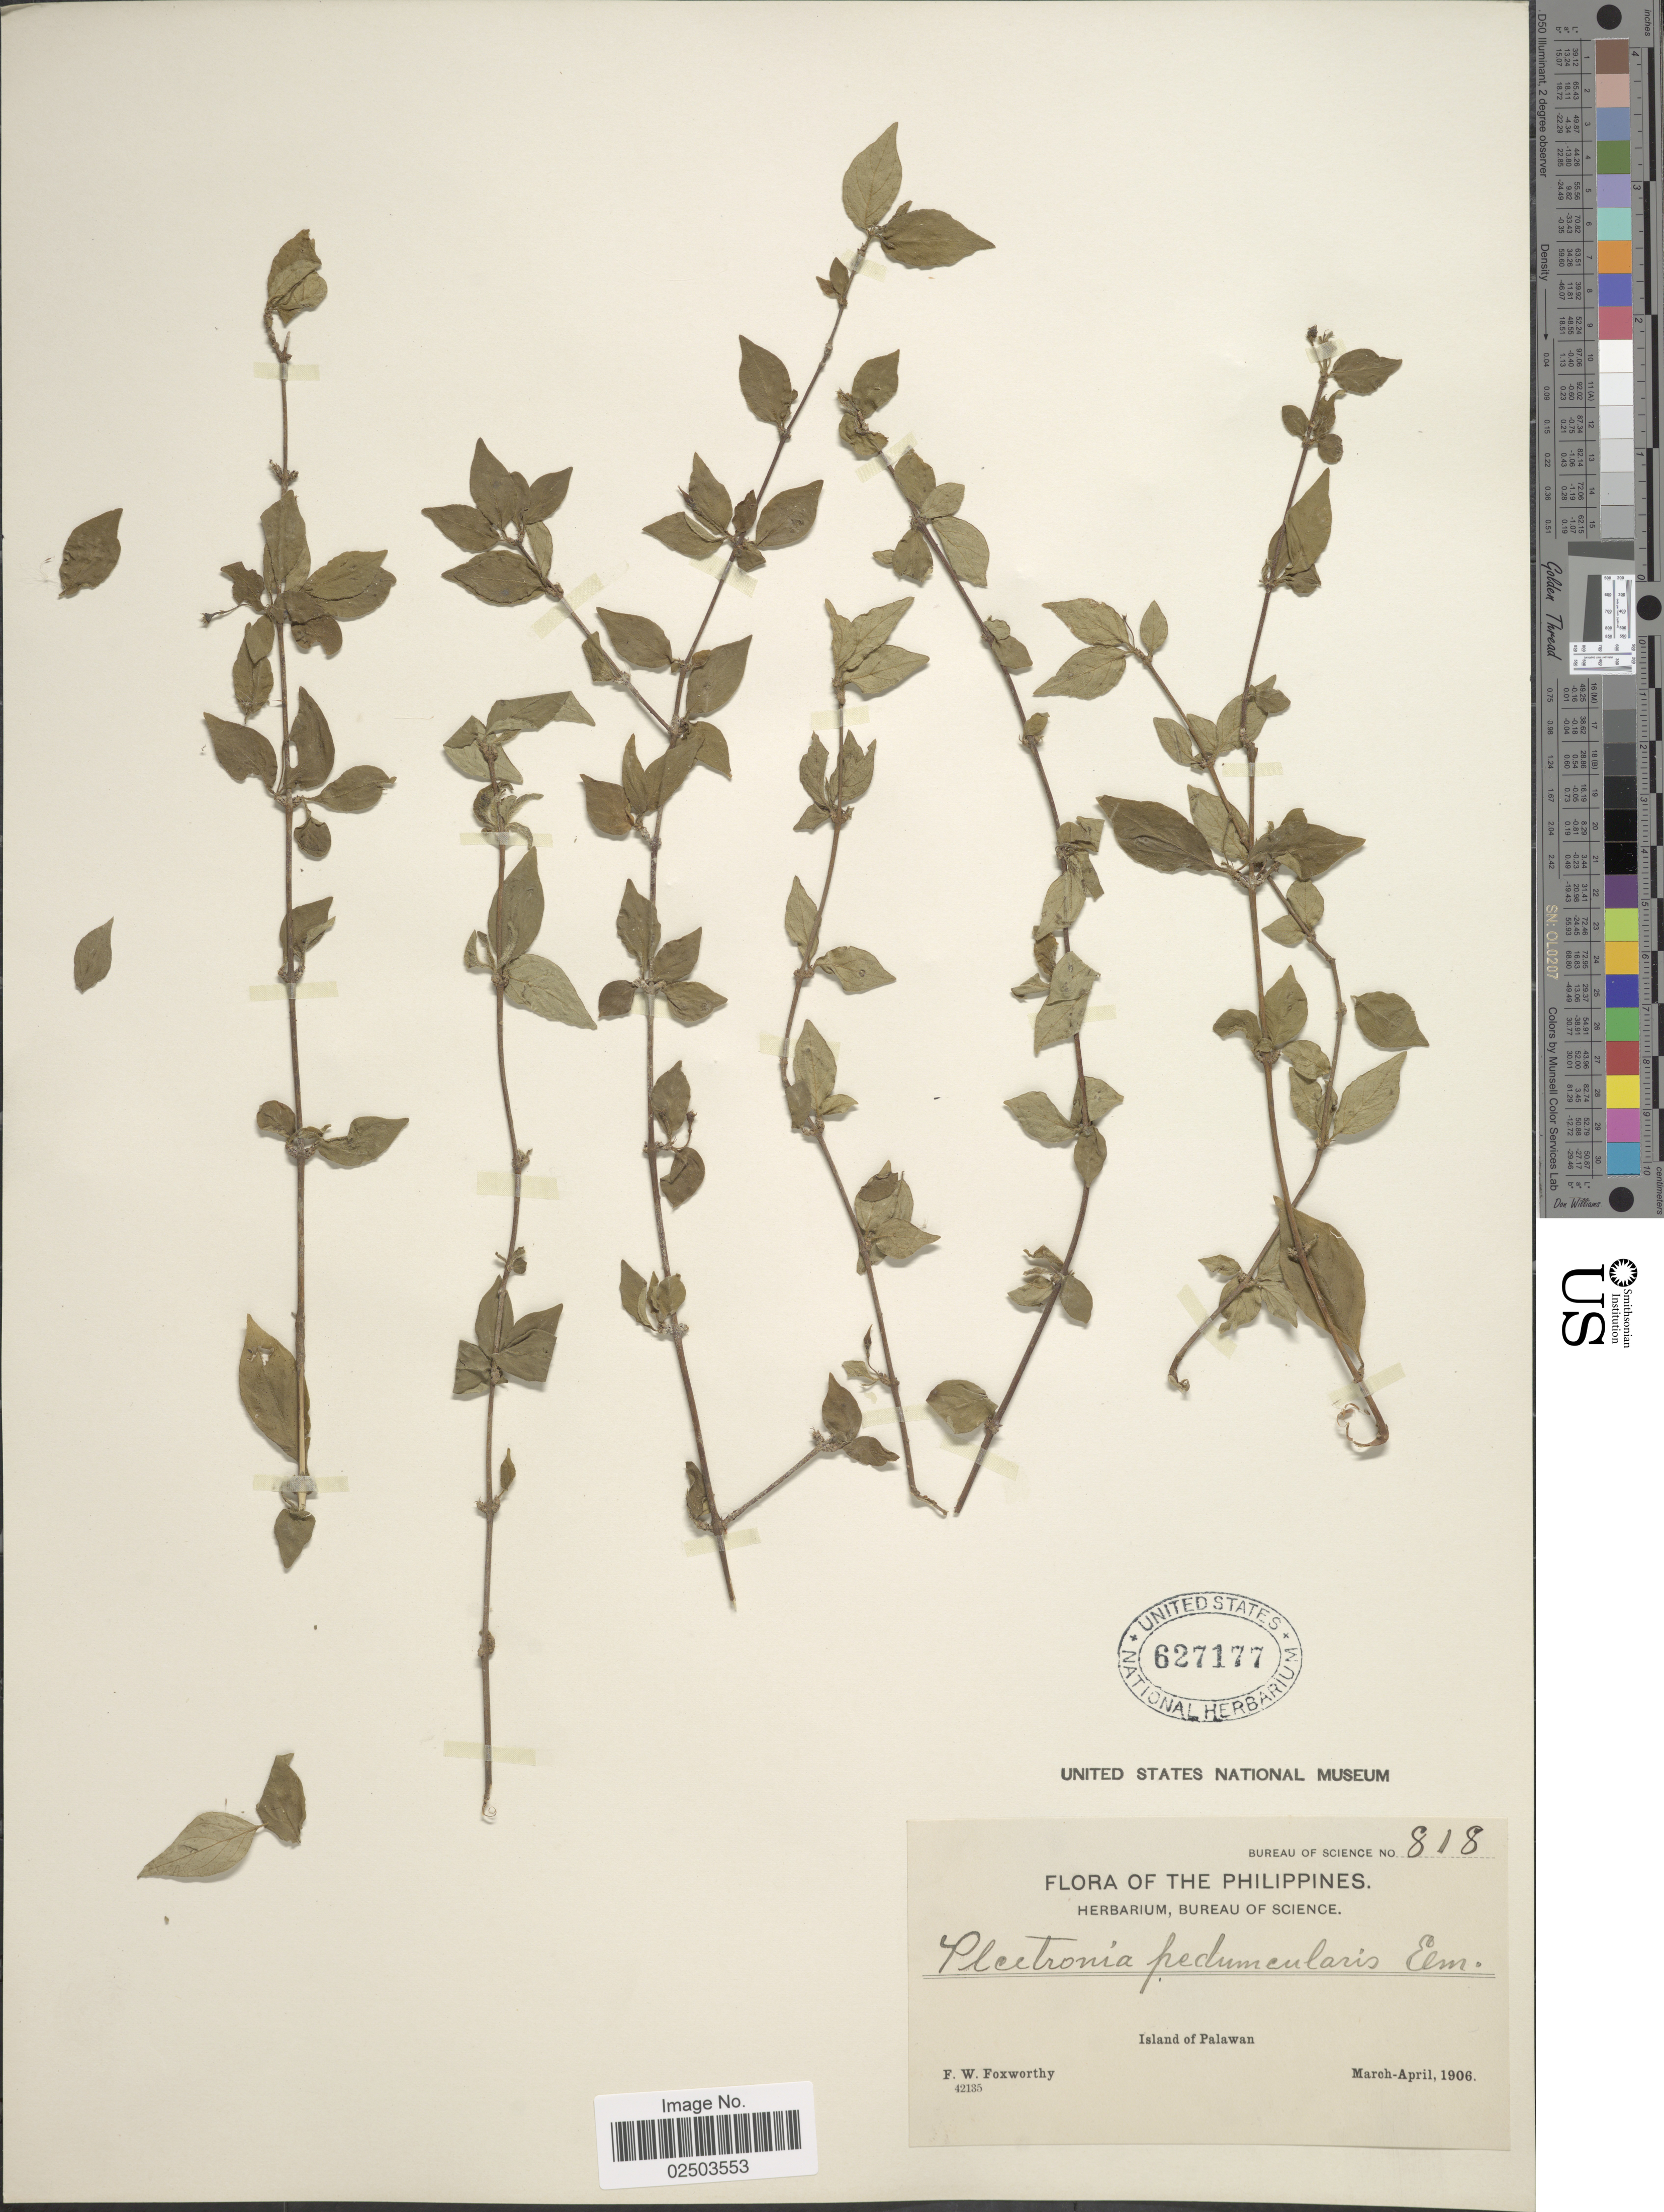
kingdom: Plantae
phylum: Tracheophyta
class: Magnoliopsida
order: Gentianales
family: Rubiaceae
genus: Canthium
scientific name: Canthium pedunculare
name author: Cav.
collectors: F. W. Foxworthy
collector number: Bureau of Science 818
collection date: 1906-03/1906-04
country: Philippines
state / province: Mimaropa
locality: Island of Palawan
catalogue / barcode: US 627177